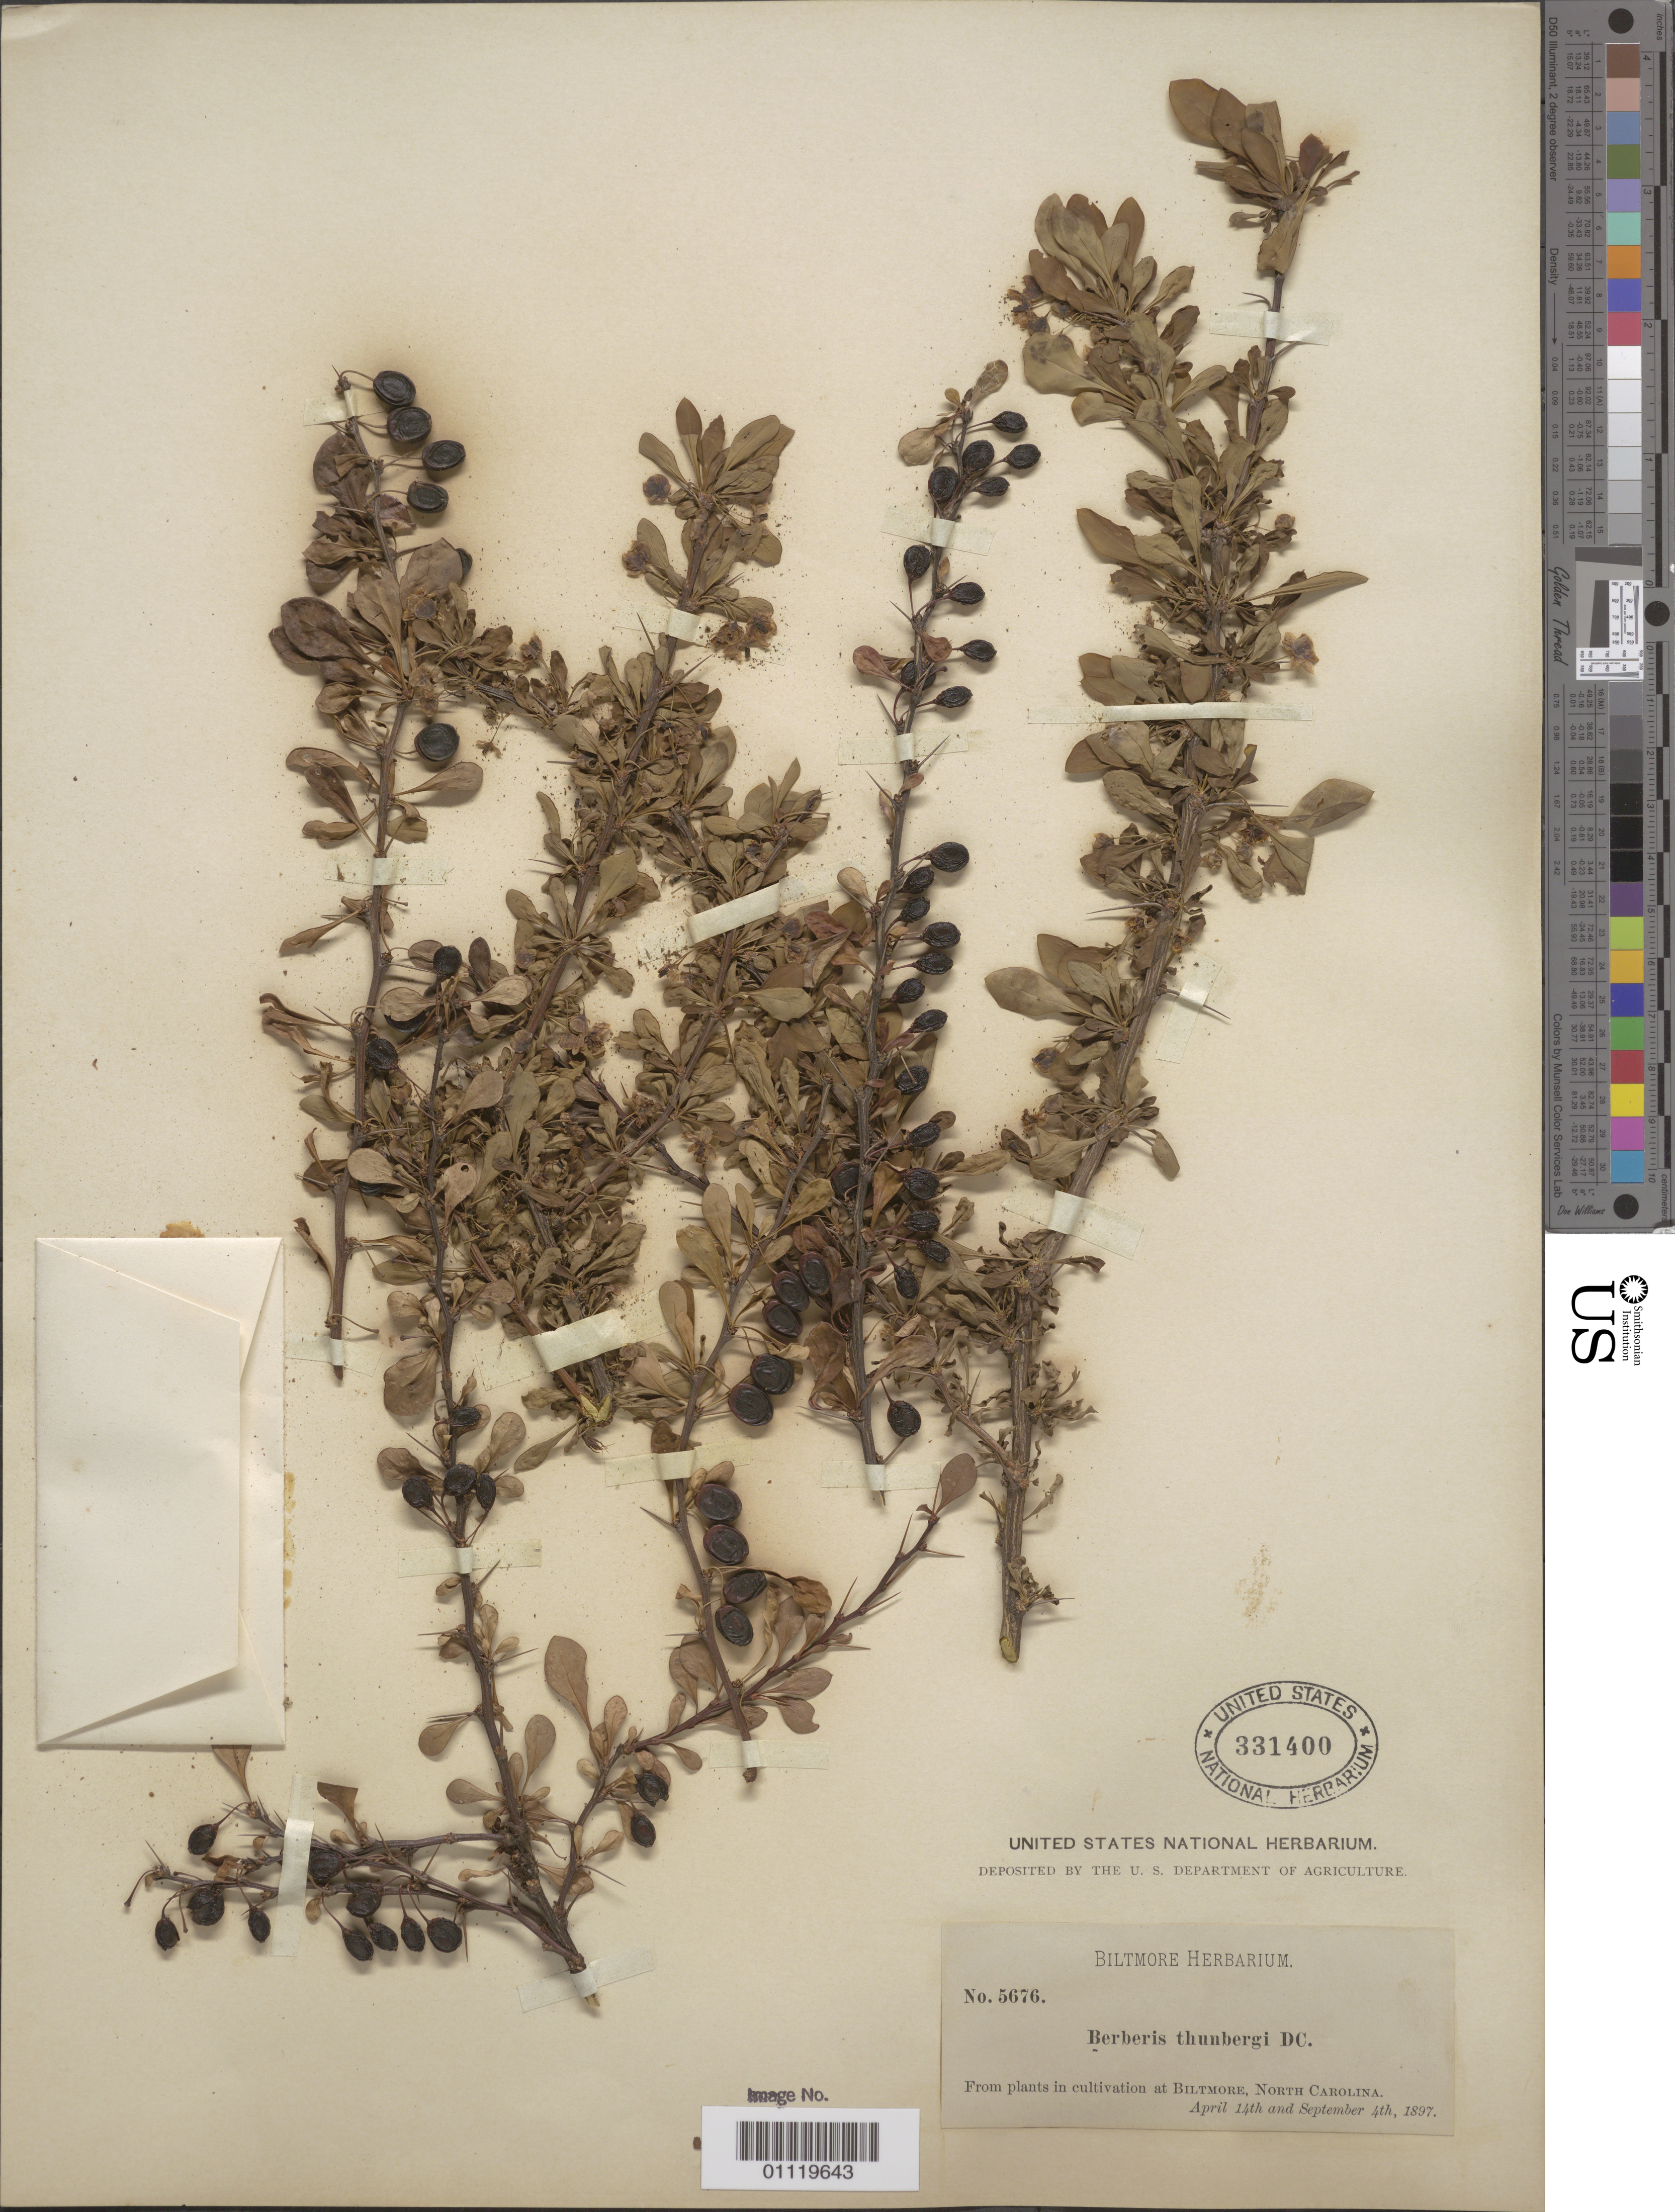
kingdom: Plantae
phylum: Tracheophyta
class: Magnoliopsida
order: Ranunculales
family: Berberidaceae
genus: Berberis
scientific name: Berberis thunbergii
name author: DC.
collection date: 1897-04-14,1897-09-04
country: United States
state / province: North Carolina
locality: Biltmore city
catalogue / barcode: US 331400